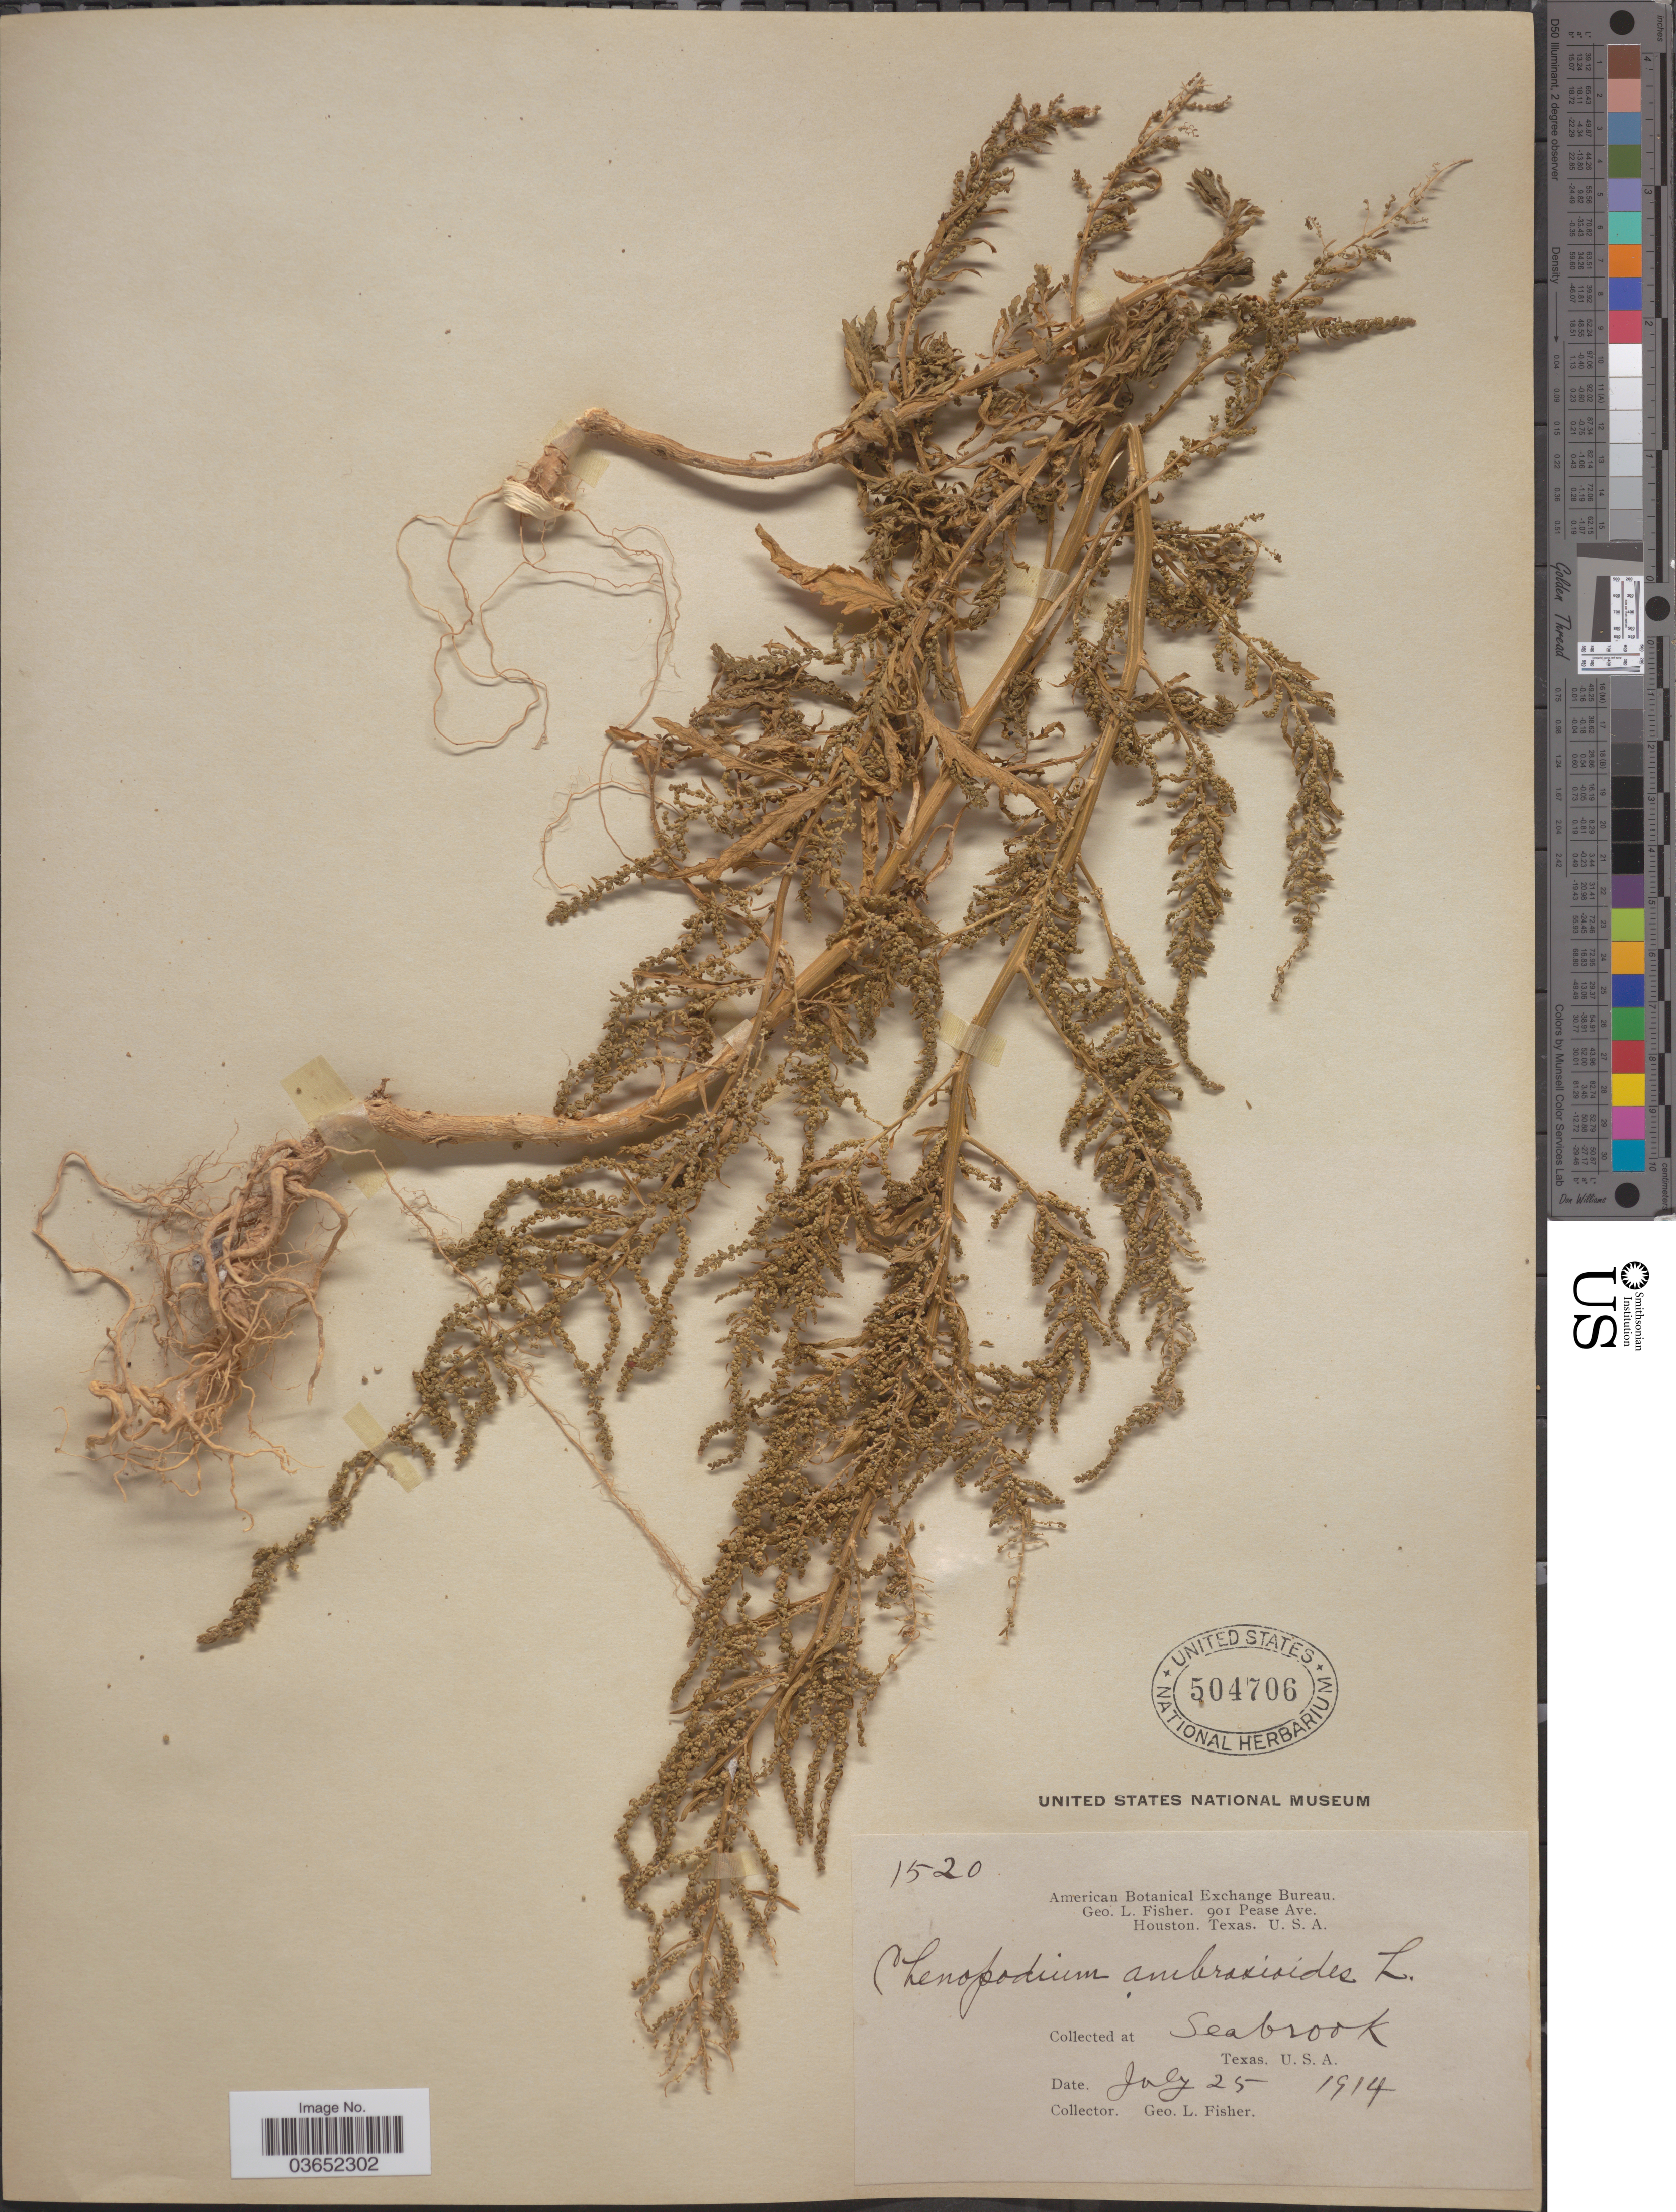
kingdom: Plantae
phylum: Tracheophyta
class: Magnoliopsida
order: Caryophyllales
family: Amaranthaceae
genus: Chenopodium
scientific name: Chenopodium ambrosioides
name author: L.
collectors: G. L. Fisher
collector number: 1520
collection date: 1914-07-25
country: United States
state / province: Texas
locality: Seabrook.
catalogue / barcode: US 504706